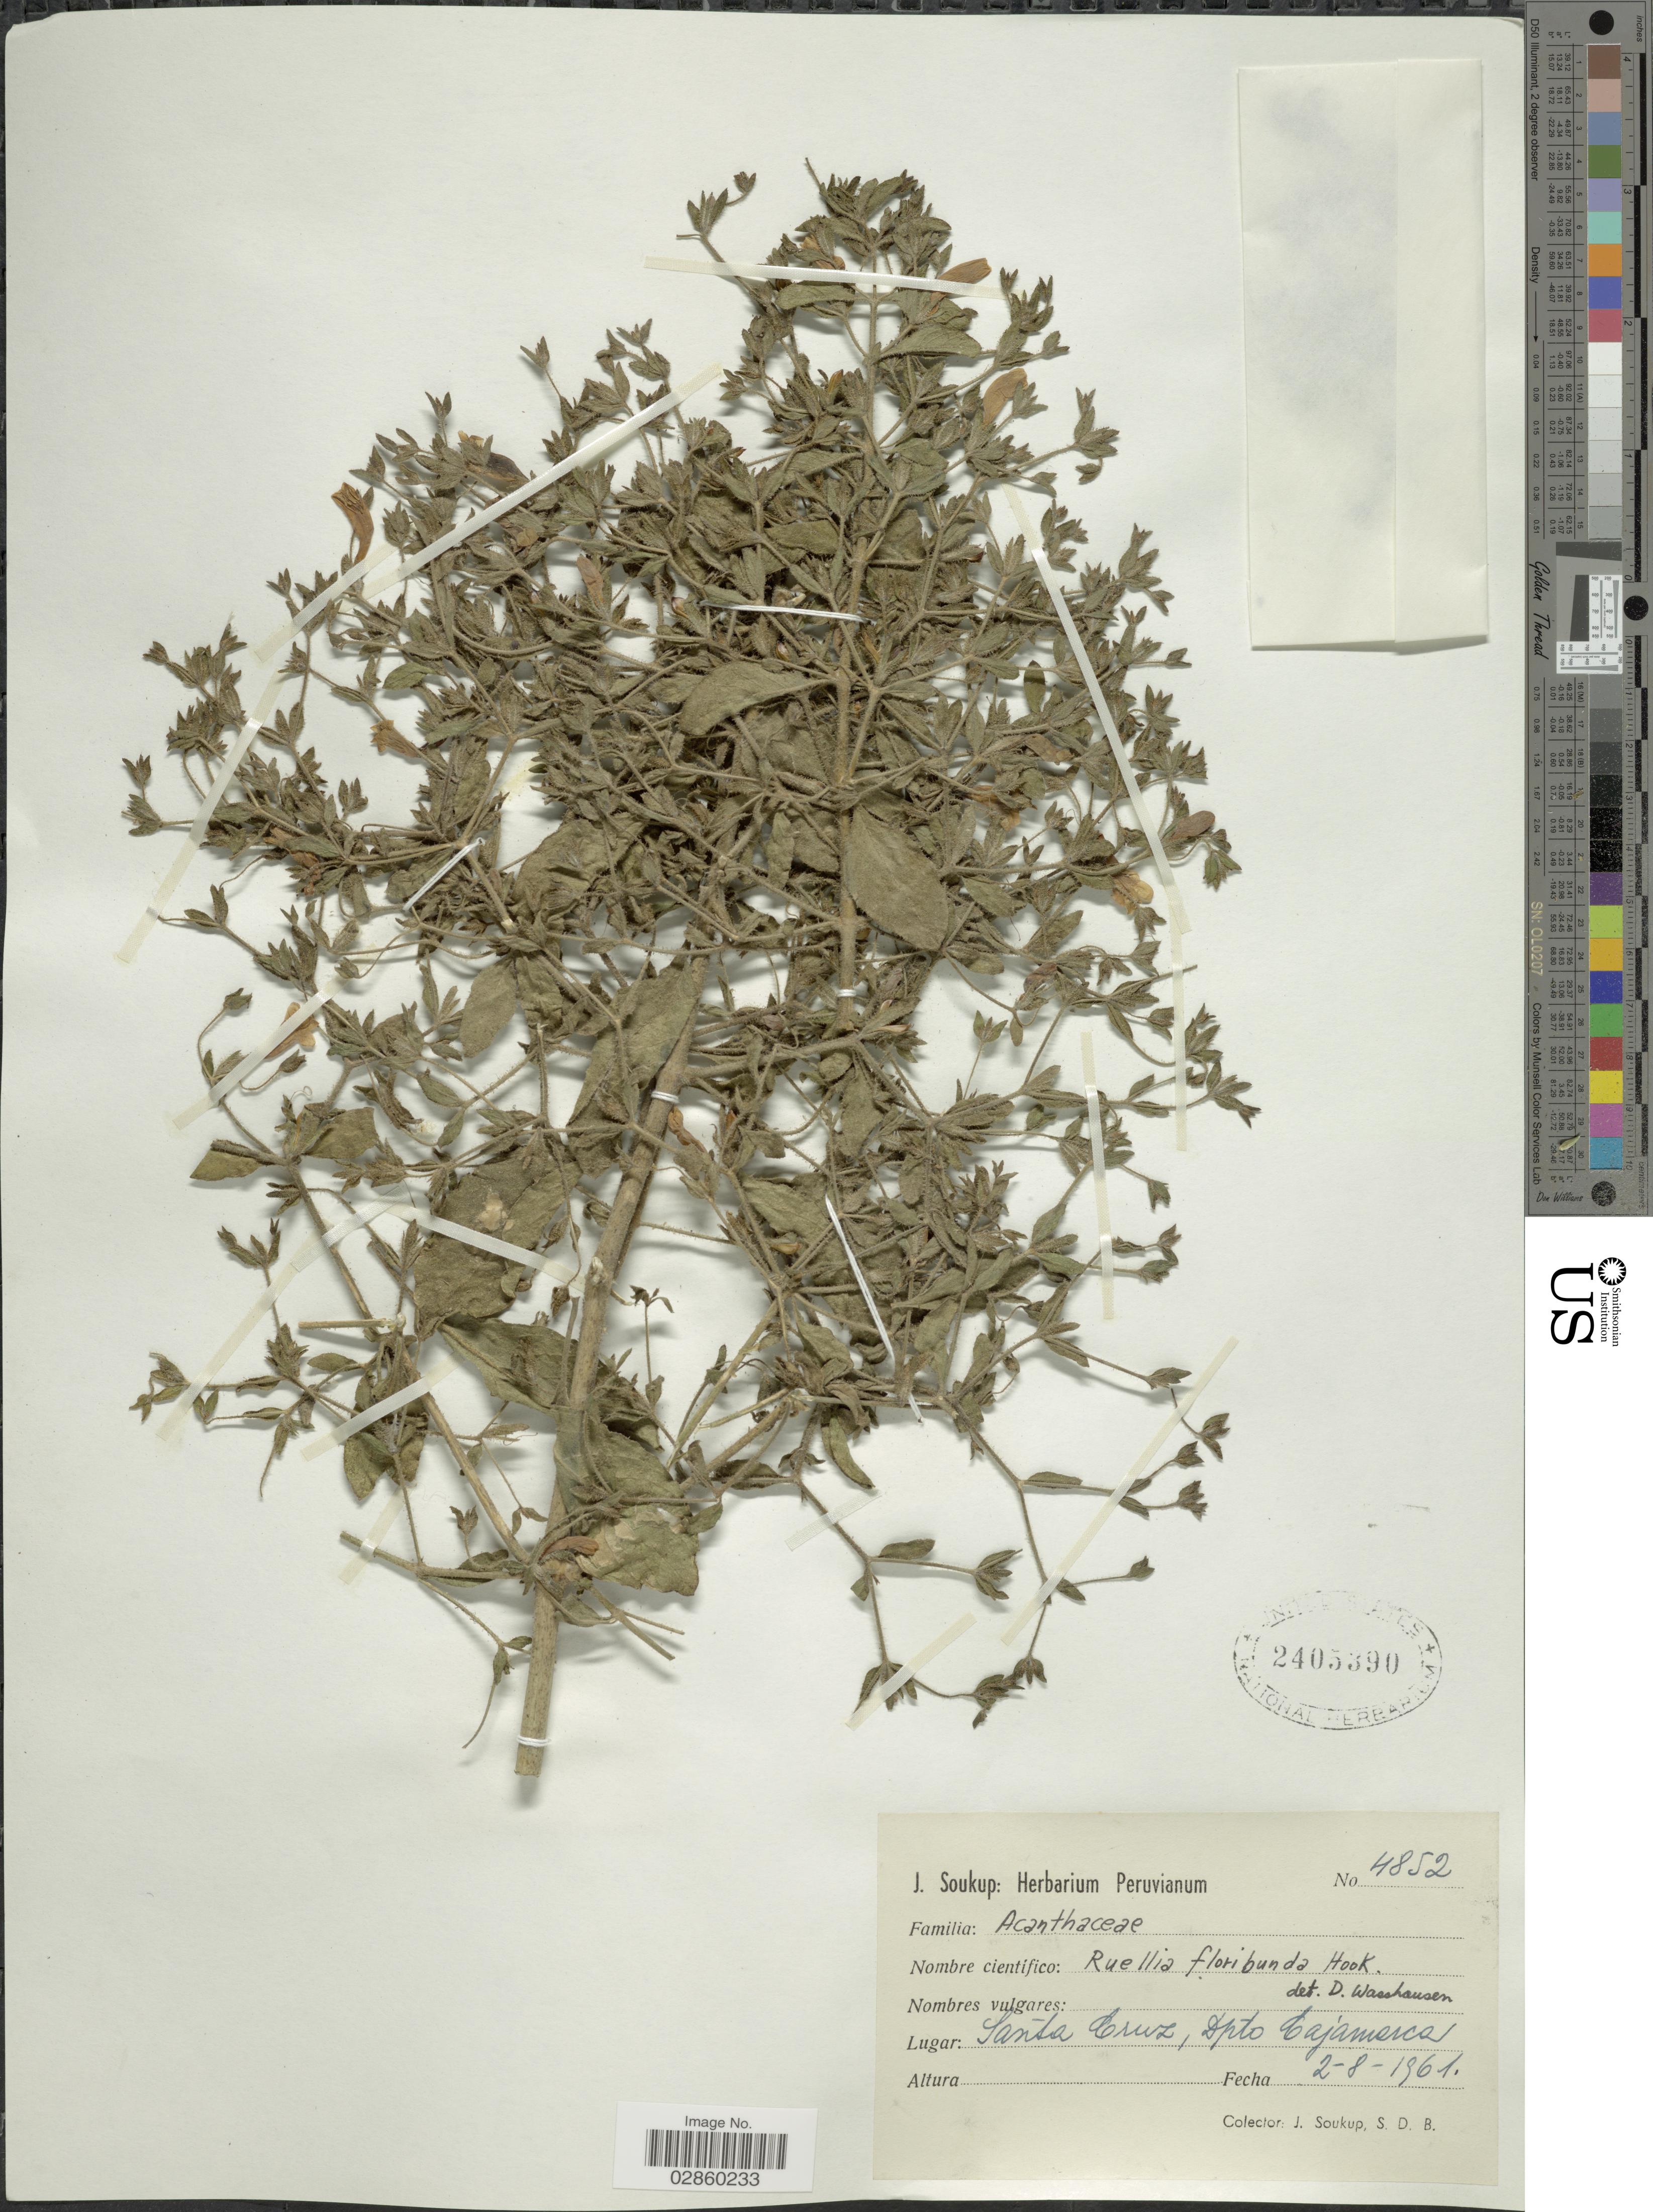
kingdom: Plantae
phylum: Tracheophyta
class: Magnoliopsida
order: Lamiales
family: Acanthaceae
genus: Ruellia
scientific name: Ruellia floribunda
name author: Hook.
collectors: J. Soukup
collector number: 4852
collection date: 1961-08-02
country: Peru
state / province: Cajamarca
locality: Santa Cruz, Dpto. Cajamarca.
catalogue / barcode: US 2405390